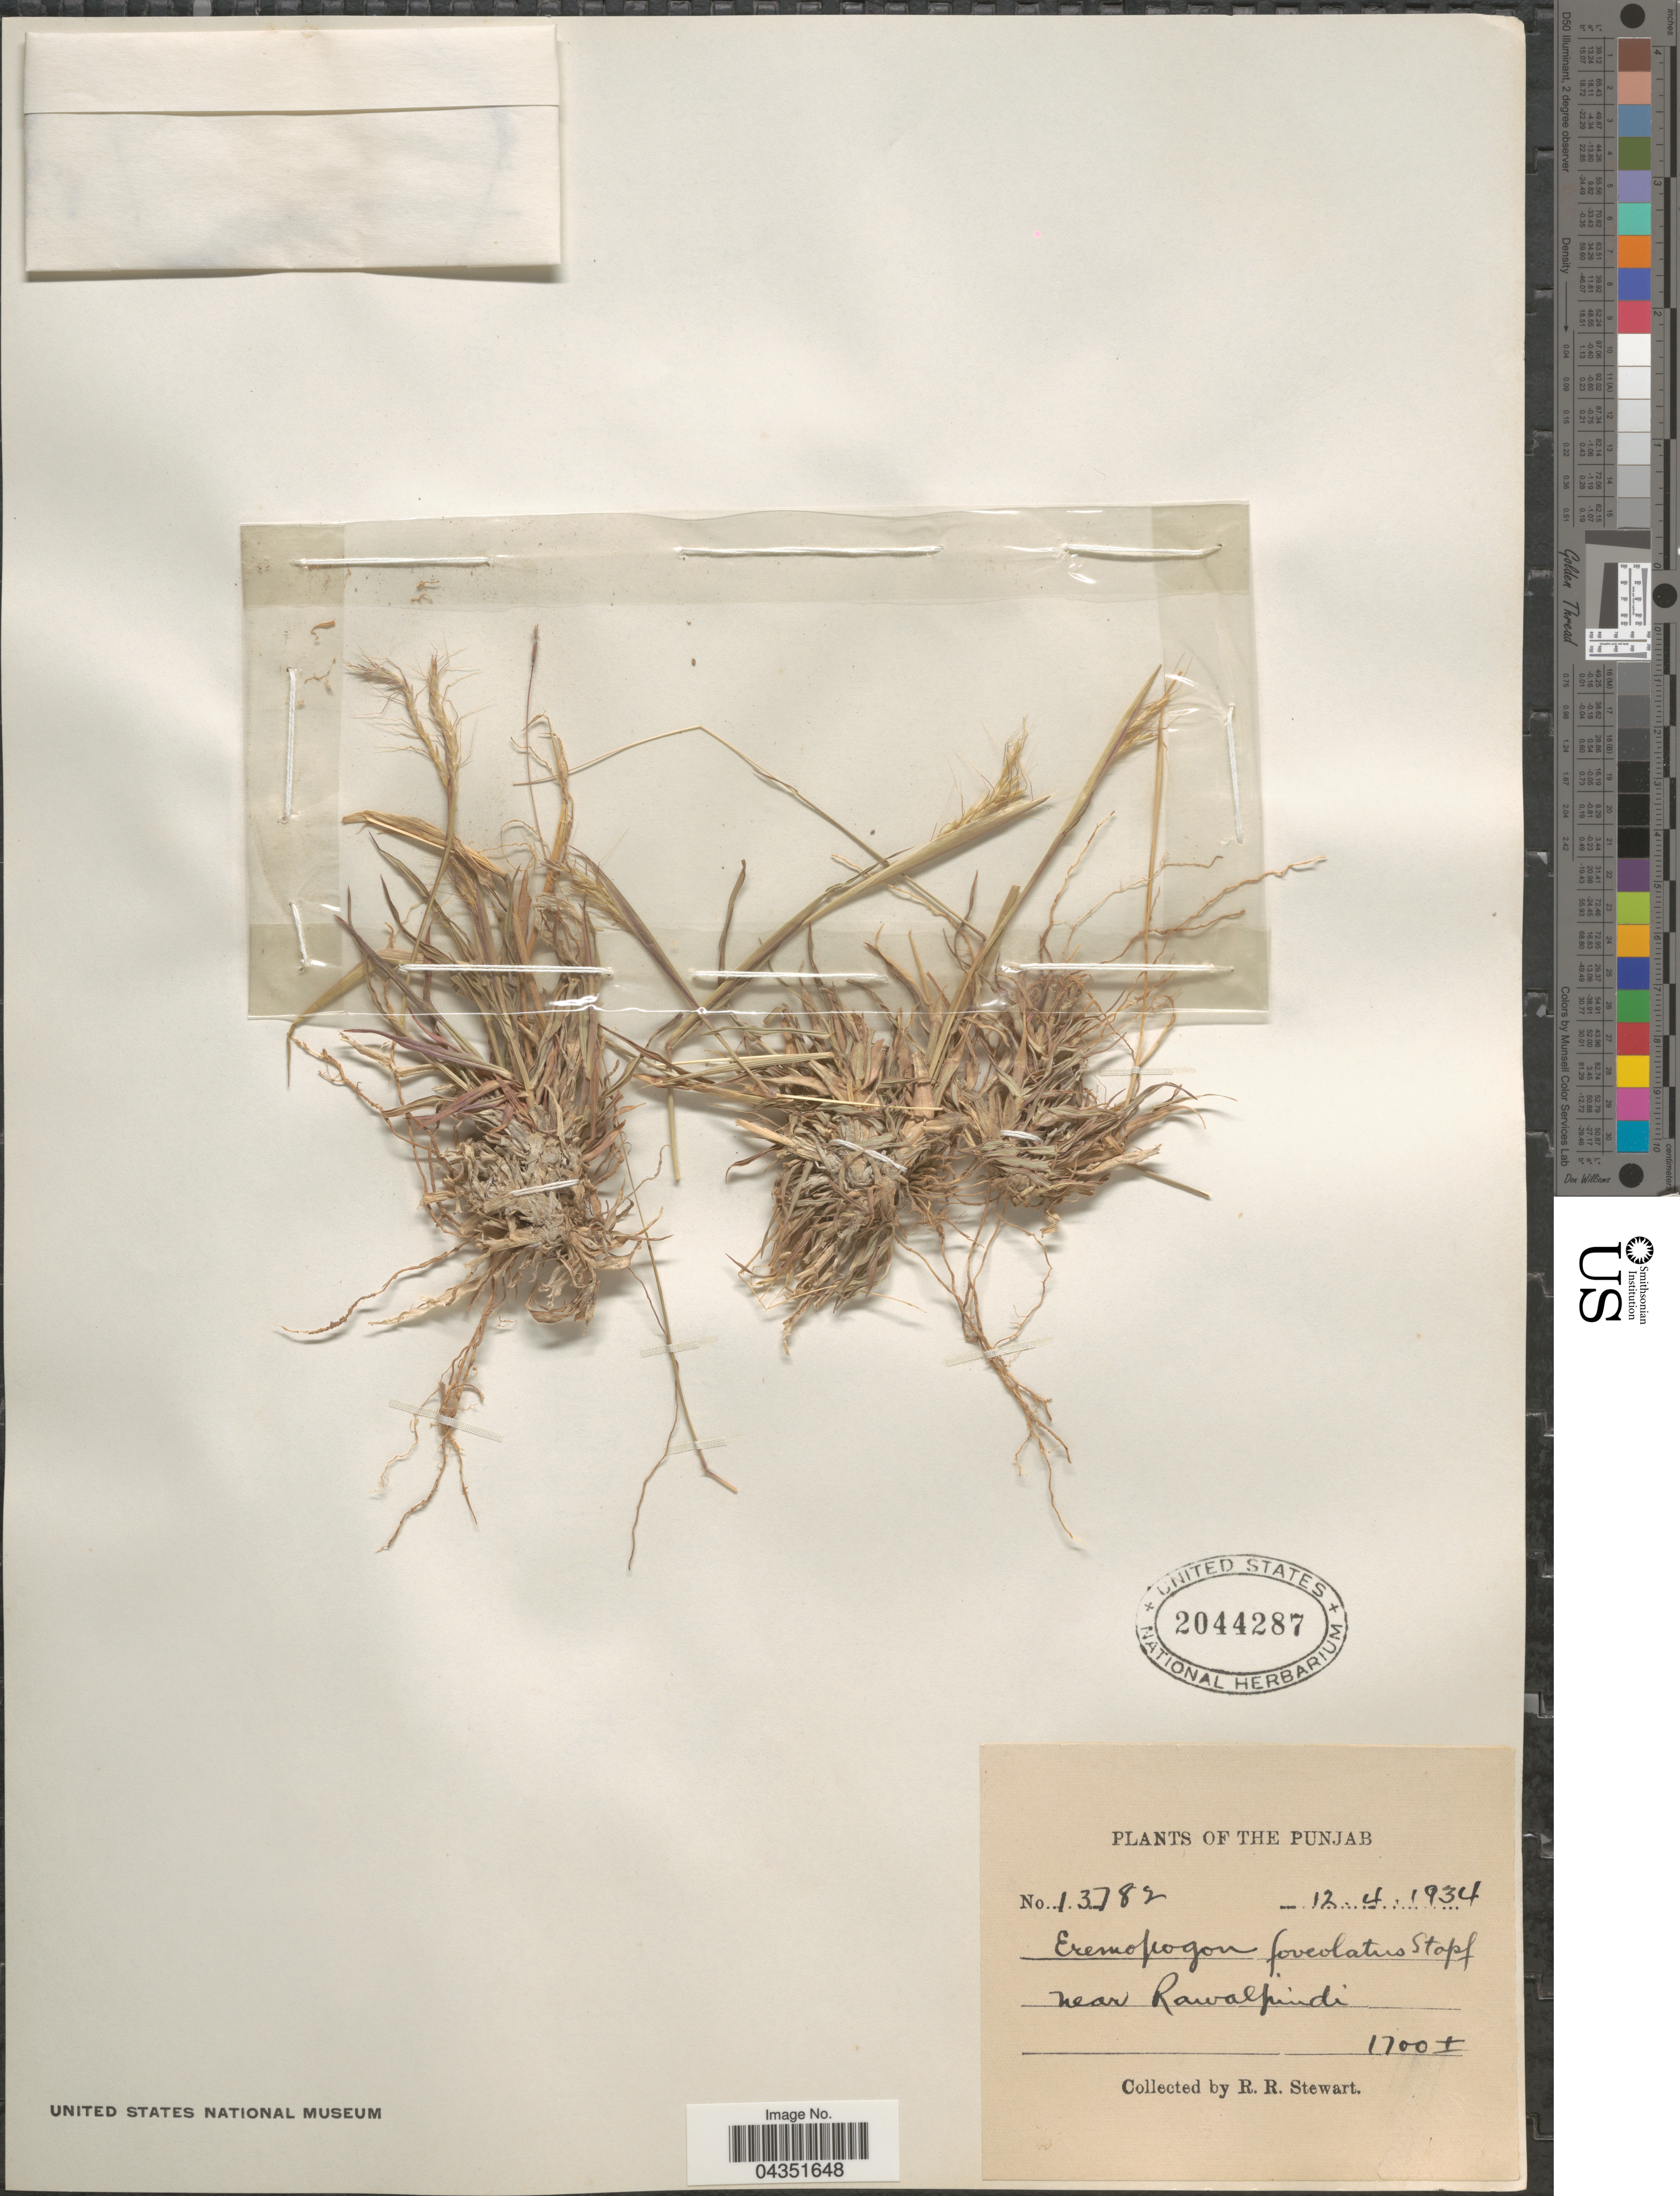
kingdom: Plantae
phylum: Tracheophyta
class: Liliopsida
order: Poales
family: Poaceae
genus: Eremopogon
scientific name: Eremopogon foveolatus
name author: (Delile) Stapf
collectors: R. Stewart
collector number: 13782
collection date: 1934-04-12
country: Pakistan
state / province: Punjab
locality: Near Rawalpindi.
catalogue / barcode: US 2044287